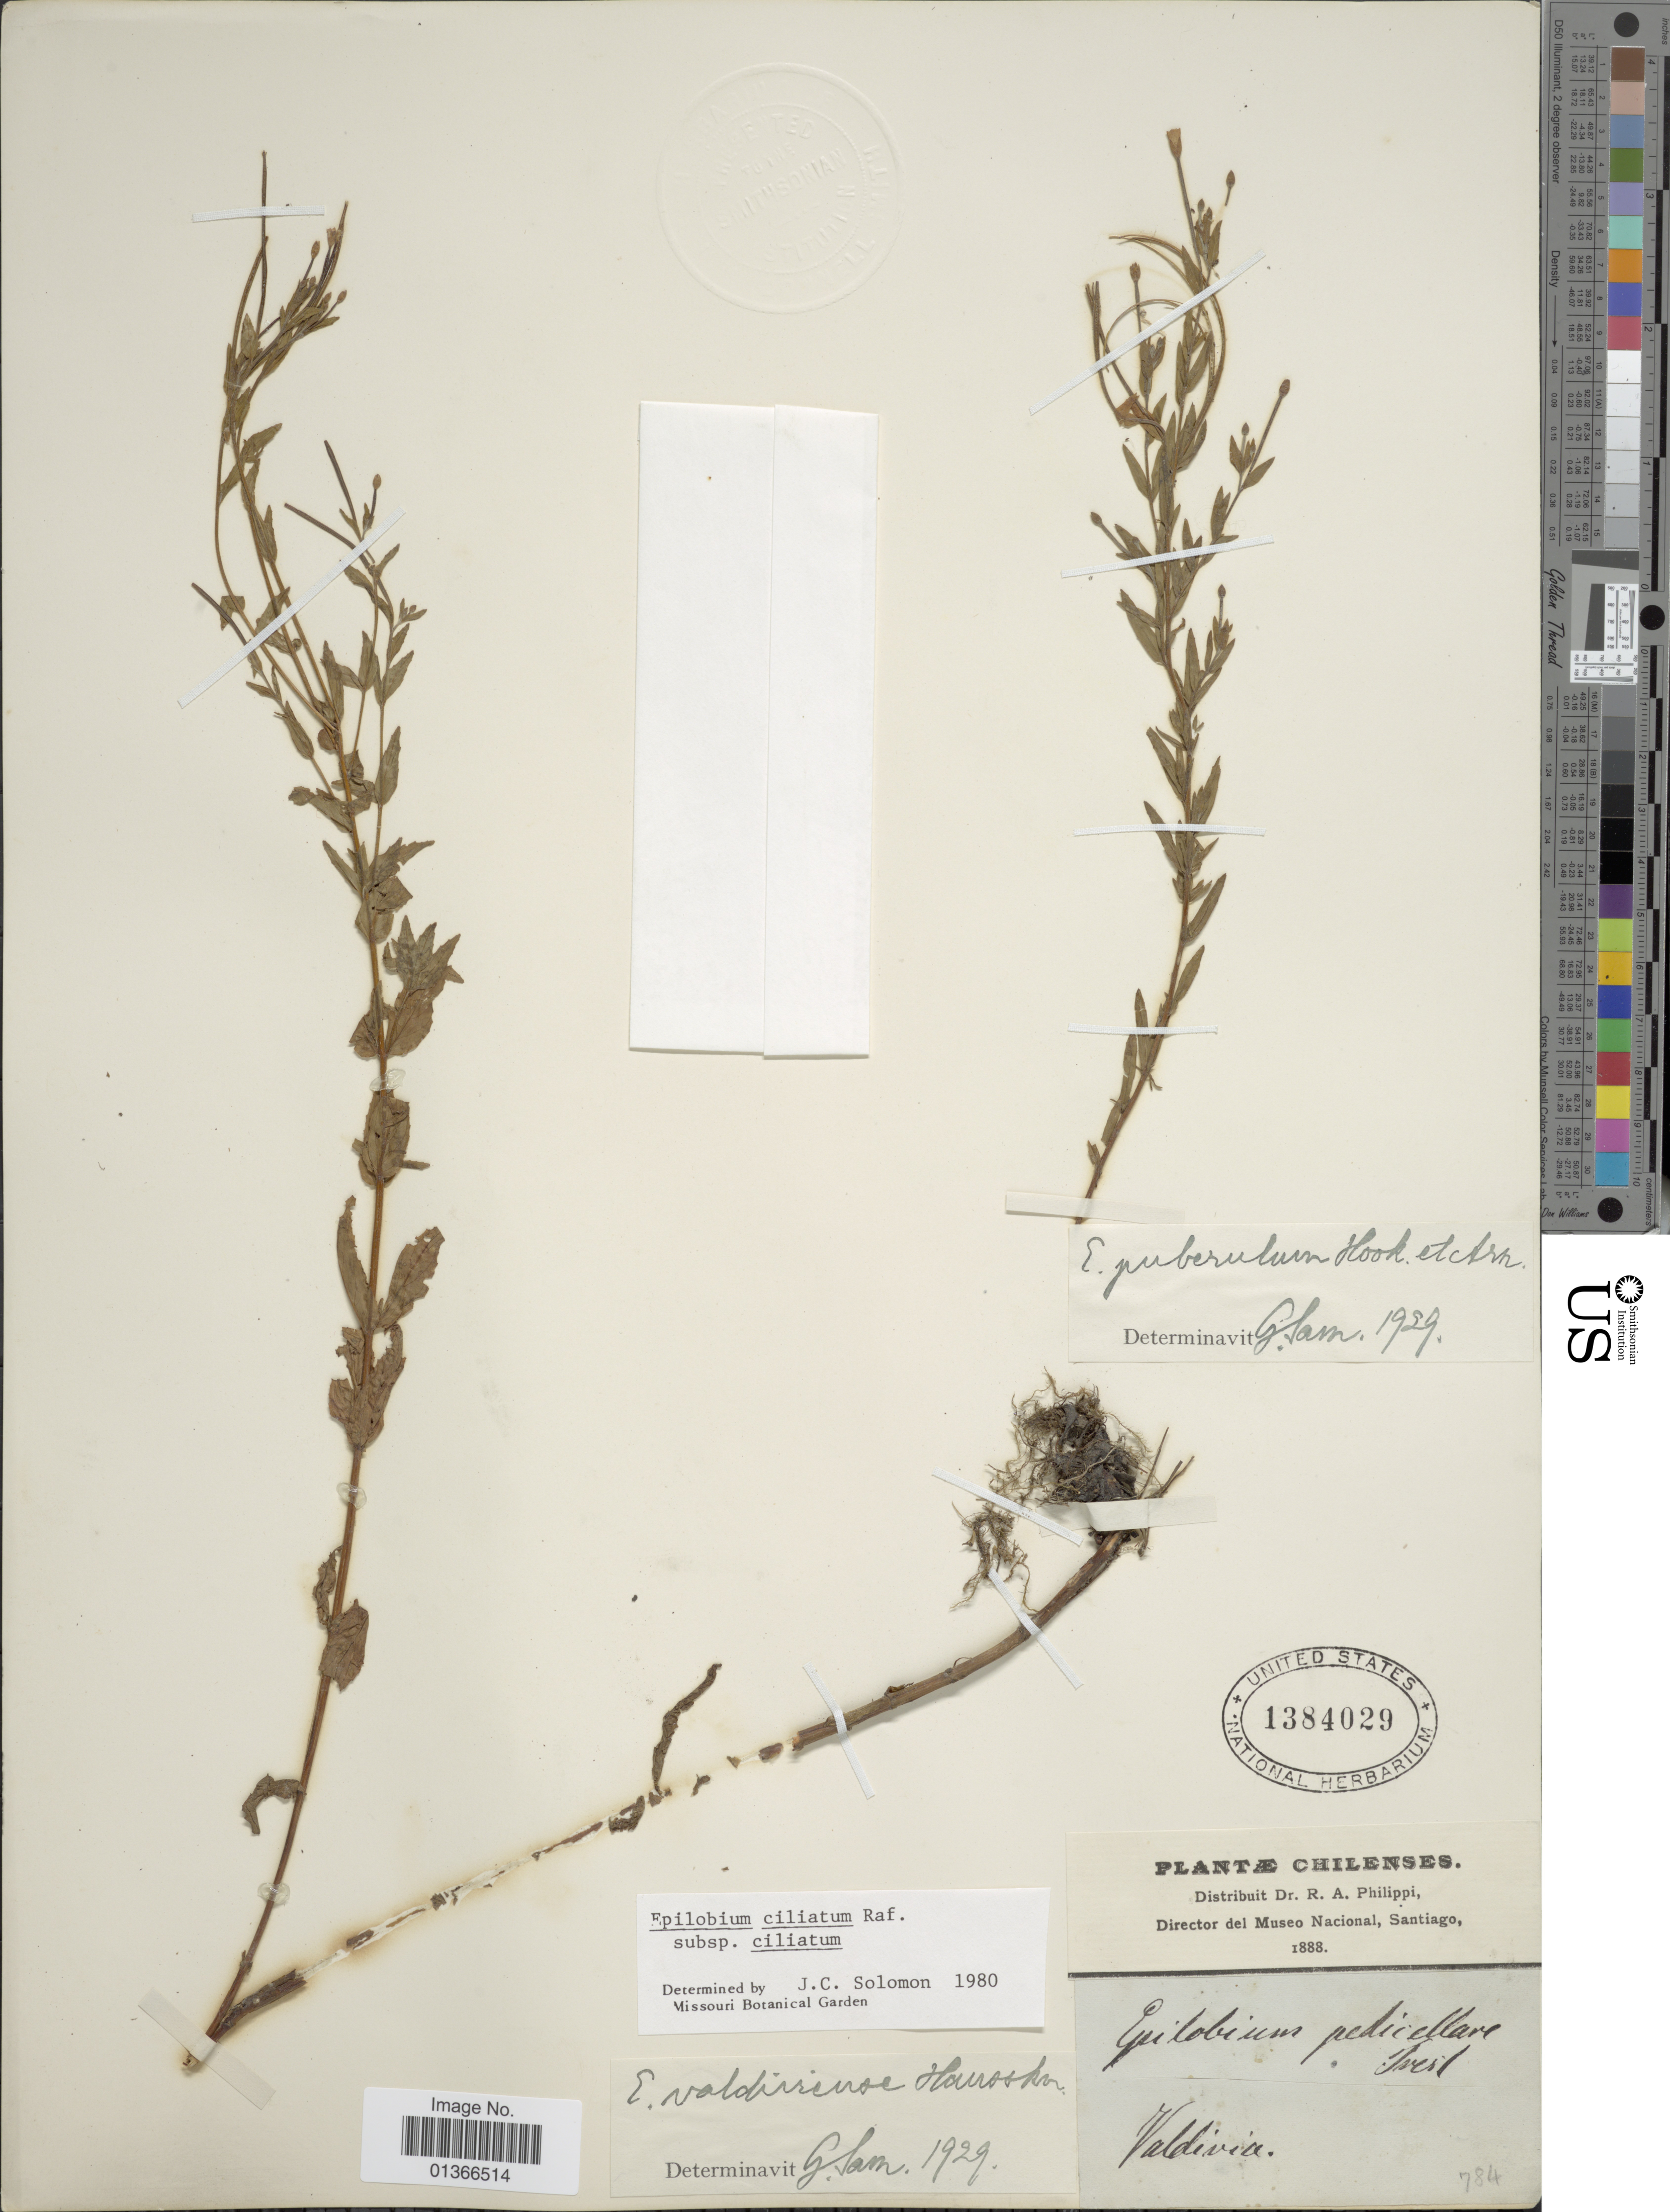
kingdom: Plantae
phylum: Tracheophyta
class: Magnoliopsida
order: Myrtales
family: Onagraceae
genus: Epilobium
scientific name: Epilobium ciliatum subsp. ciliatum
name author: Raf.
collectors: R. A. Philippi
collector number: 784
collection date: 1888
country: Chile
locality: Valdivia.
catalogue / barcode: US 1384029